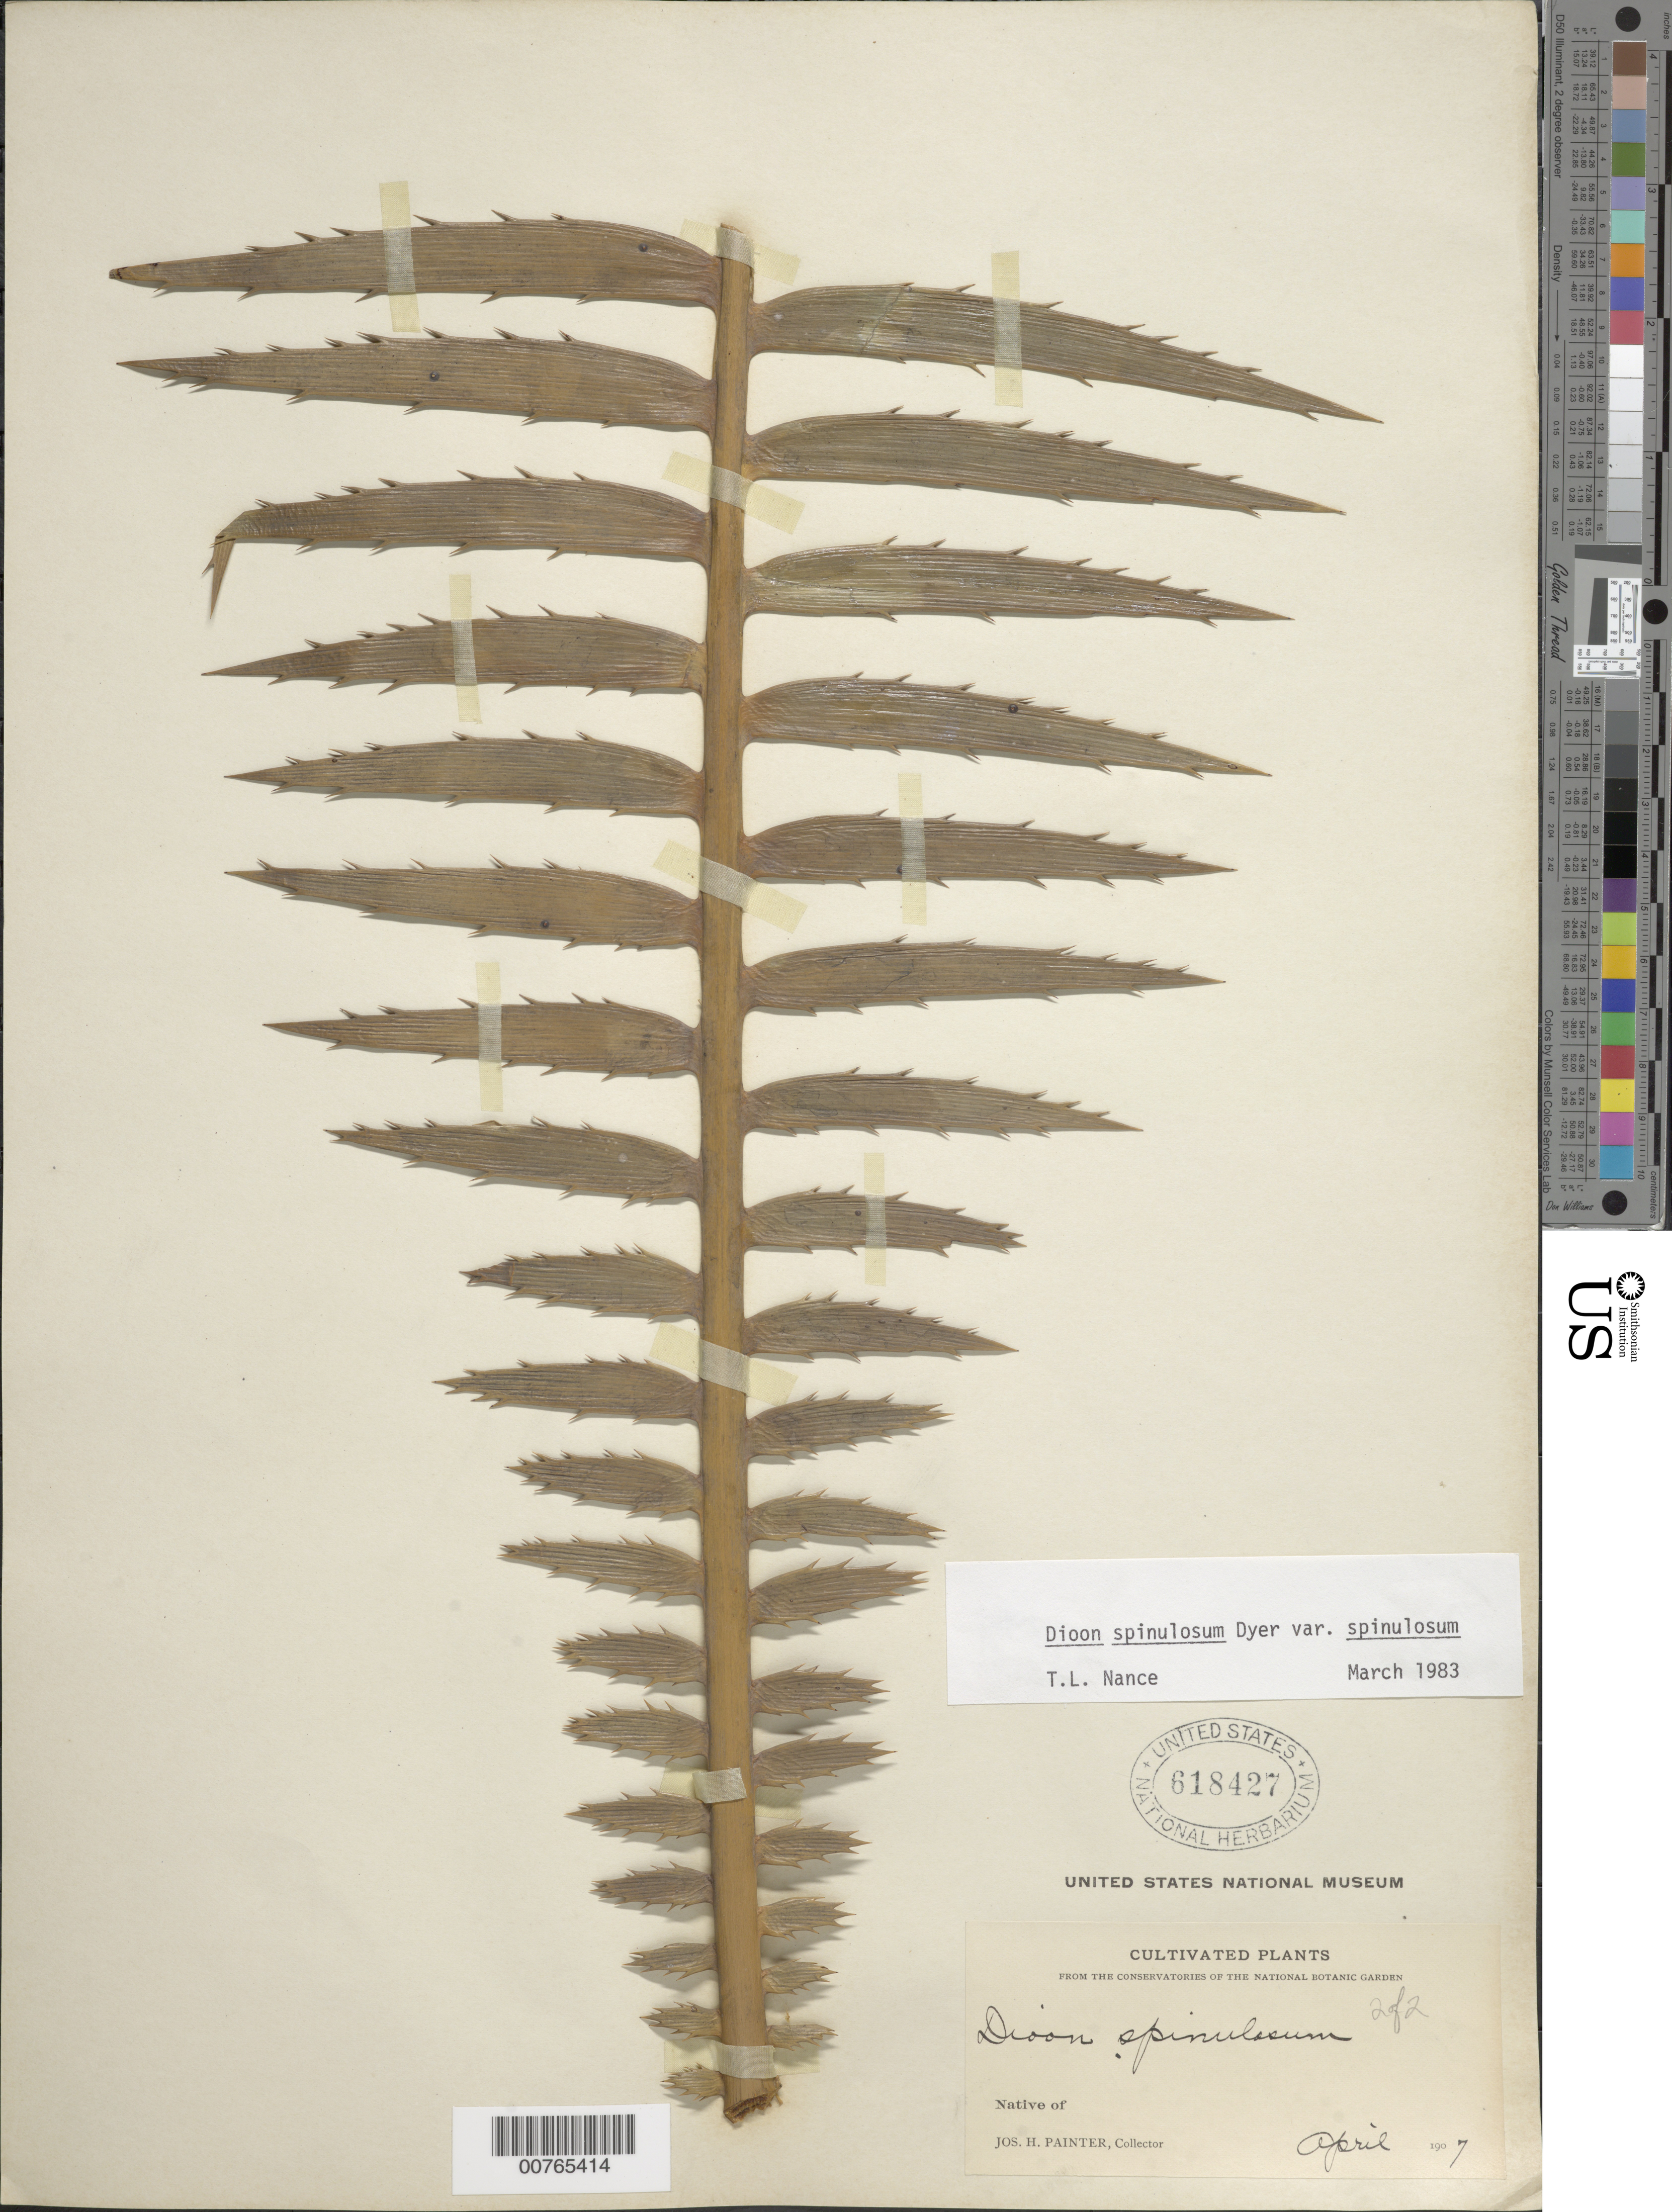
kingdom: Plantae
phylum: Tracheophyta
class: Cycadopsida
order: Cycadales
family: Zamiaceae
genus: Dioon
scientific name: Dioon spinulosum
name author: Dyer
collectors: J. H. Painter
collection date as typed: Apr 1907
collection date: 1907-04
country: United States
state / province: District of Columbia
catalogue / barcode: US 618427